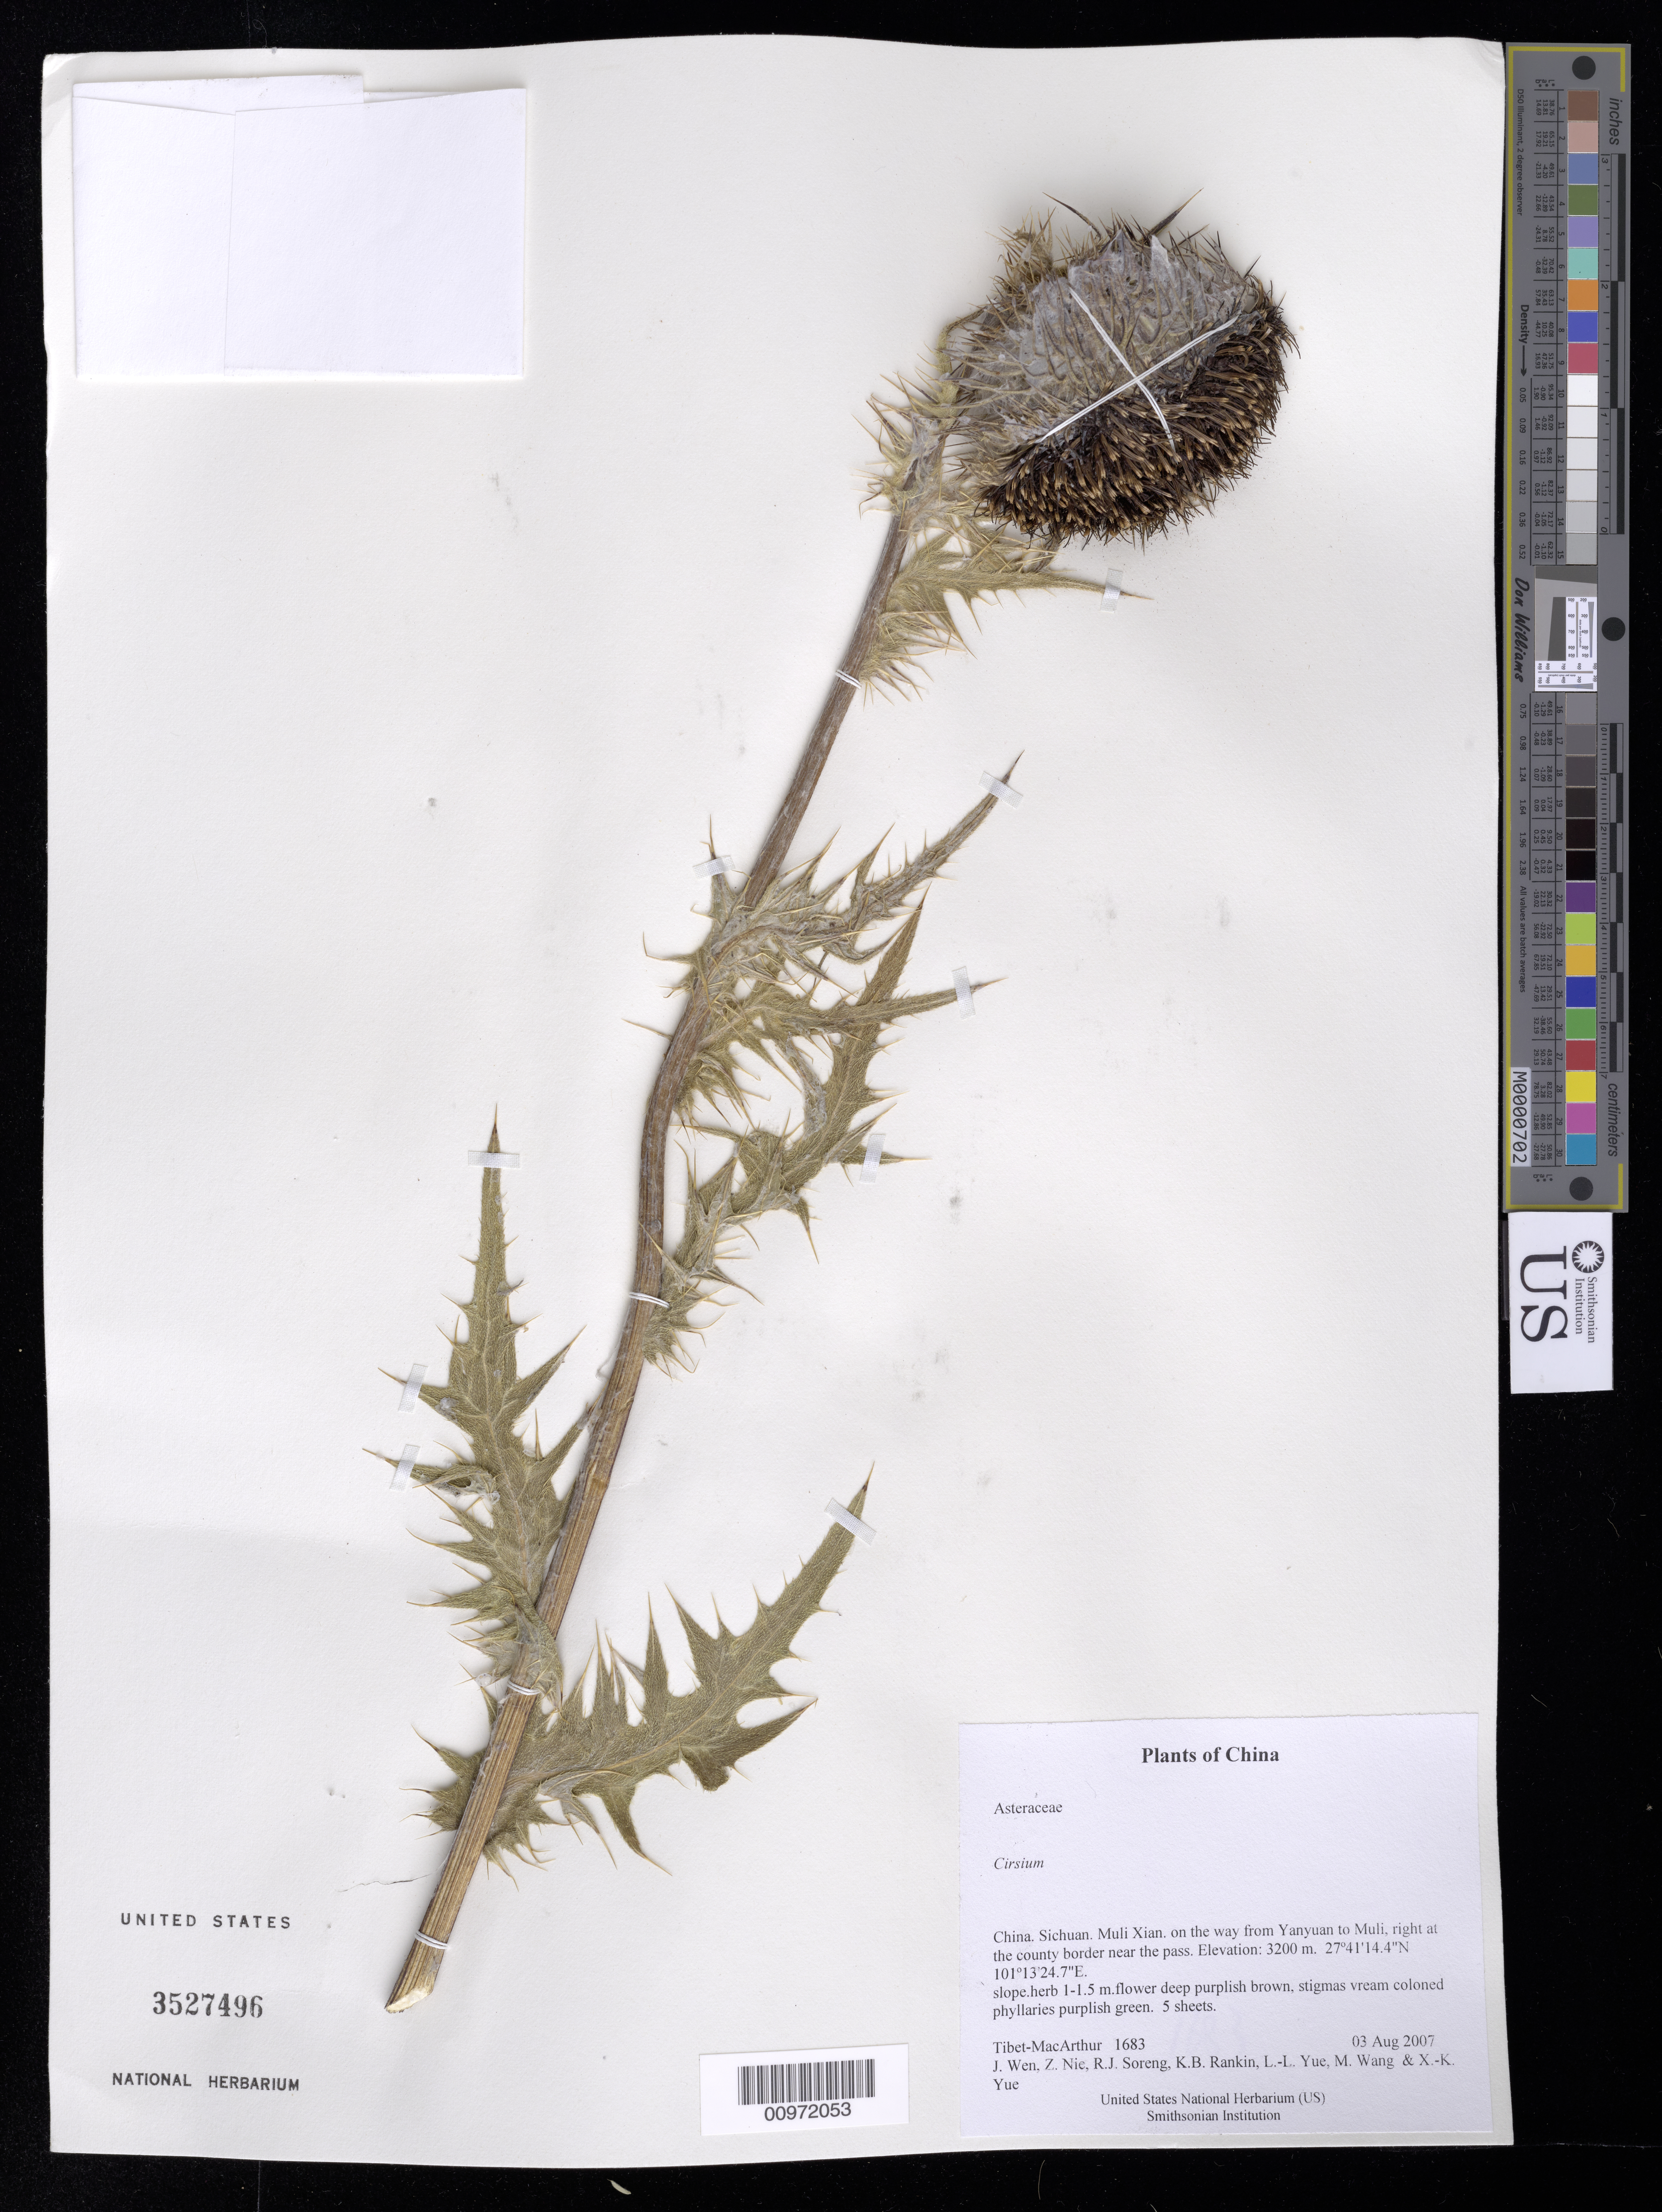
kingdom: Plantae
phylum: Tracheophyta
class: Magnoliopsida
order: Asterales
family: Asteraceae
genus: Cirsium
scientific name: Cirsium sp.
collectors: Tibet-MacArthur, J. Wen, Z. Nie, R. J. Soreng, K. Rankin, L. Yue, M. Wang & X. Yue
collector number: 1683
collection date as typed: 03 Aug 2007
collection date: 2007-08-03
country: China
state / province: Sichuan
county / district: Muli Xian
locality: on the way from Yanyuan to Muli, right at the county border near the pass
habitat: slope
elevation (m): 3200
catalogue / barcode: US 3527496